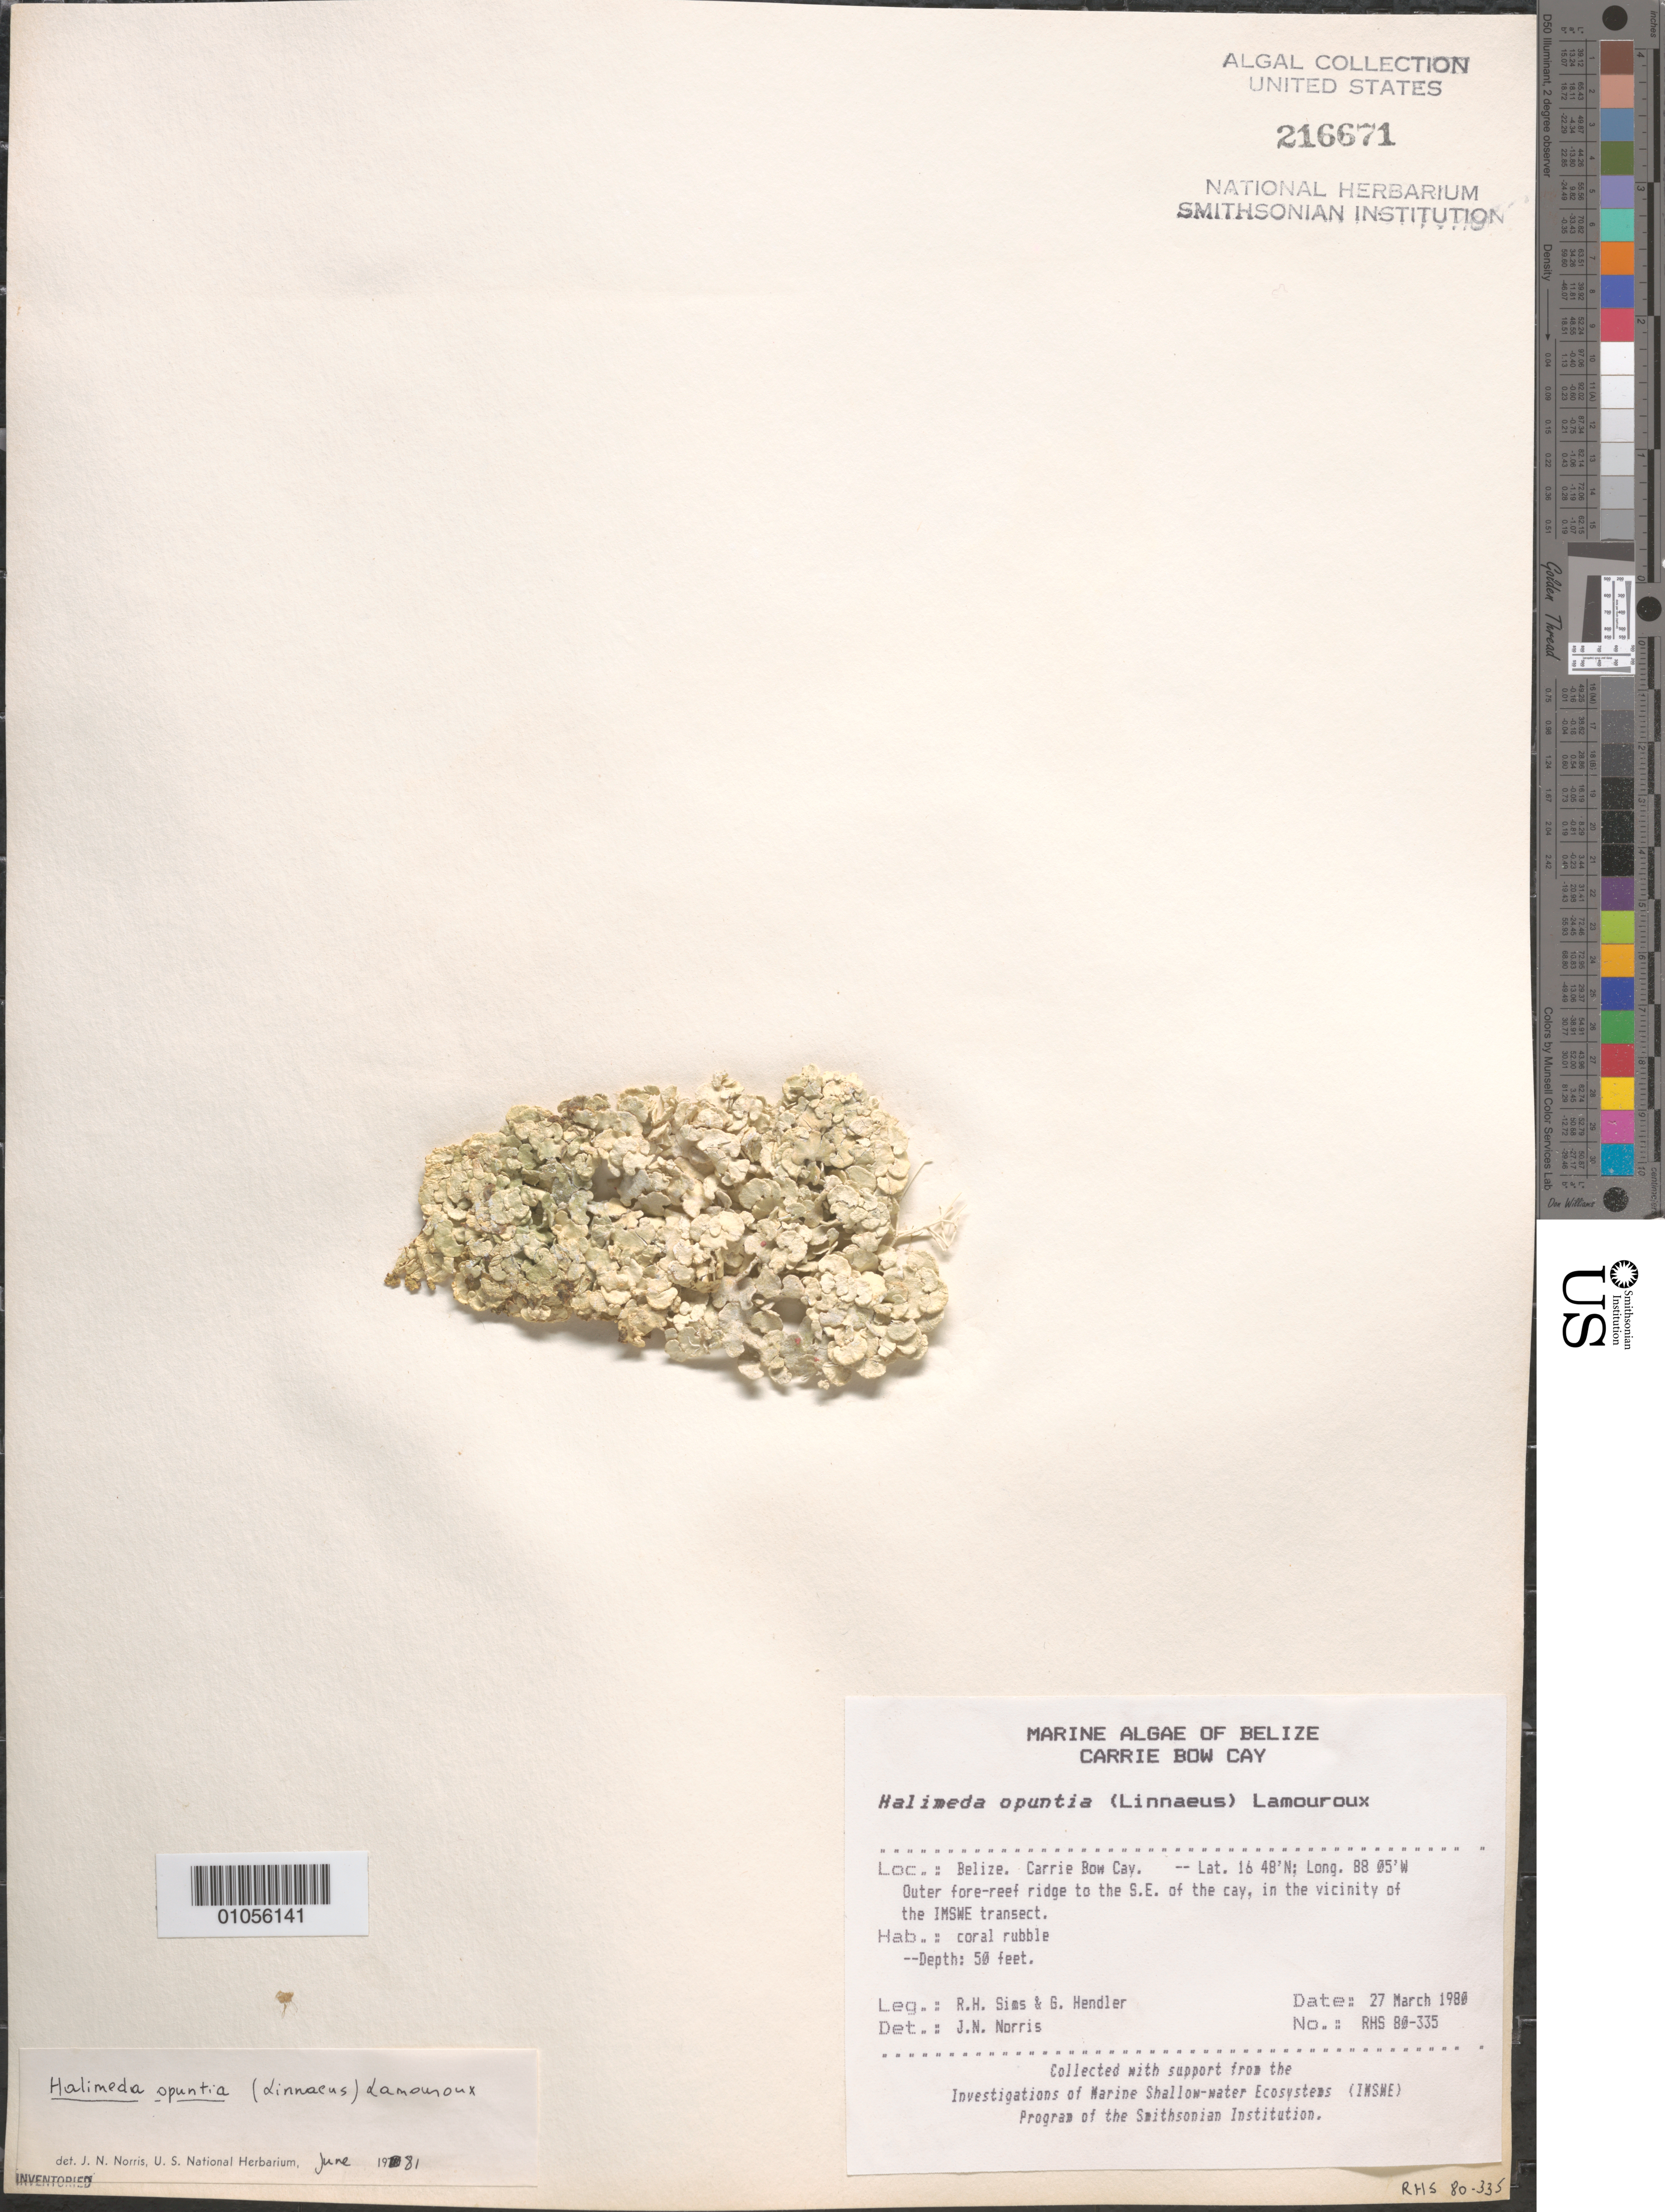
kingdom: Plantae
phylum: Chlorophyta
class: Ulvophyceae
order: Bryopsidales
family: Halimedaceae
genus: Halimeda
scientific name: Halimeda opuntia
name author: (L.) J.V.Lamouroux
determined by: Norris, James N.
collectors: R. H. Sims & G. Hendler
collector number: RHS 80-335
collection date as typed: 27 Mar 1980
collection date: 1980-03-27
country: Belize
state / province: Stann Creek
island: Carrie Bow Cay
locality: Southeast of Carrie Bow Cay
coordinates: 16 48'N, 88 05'W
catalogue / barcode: US 216671